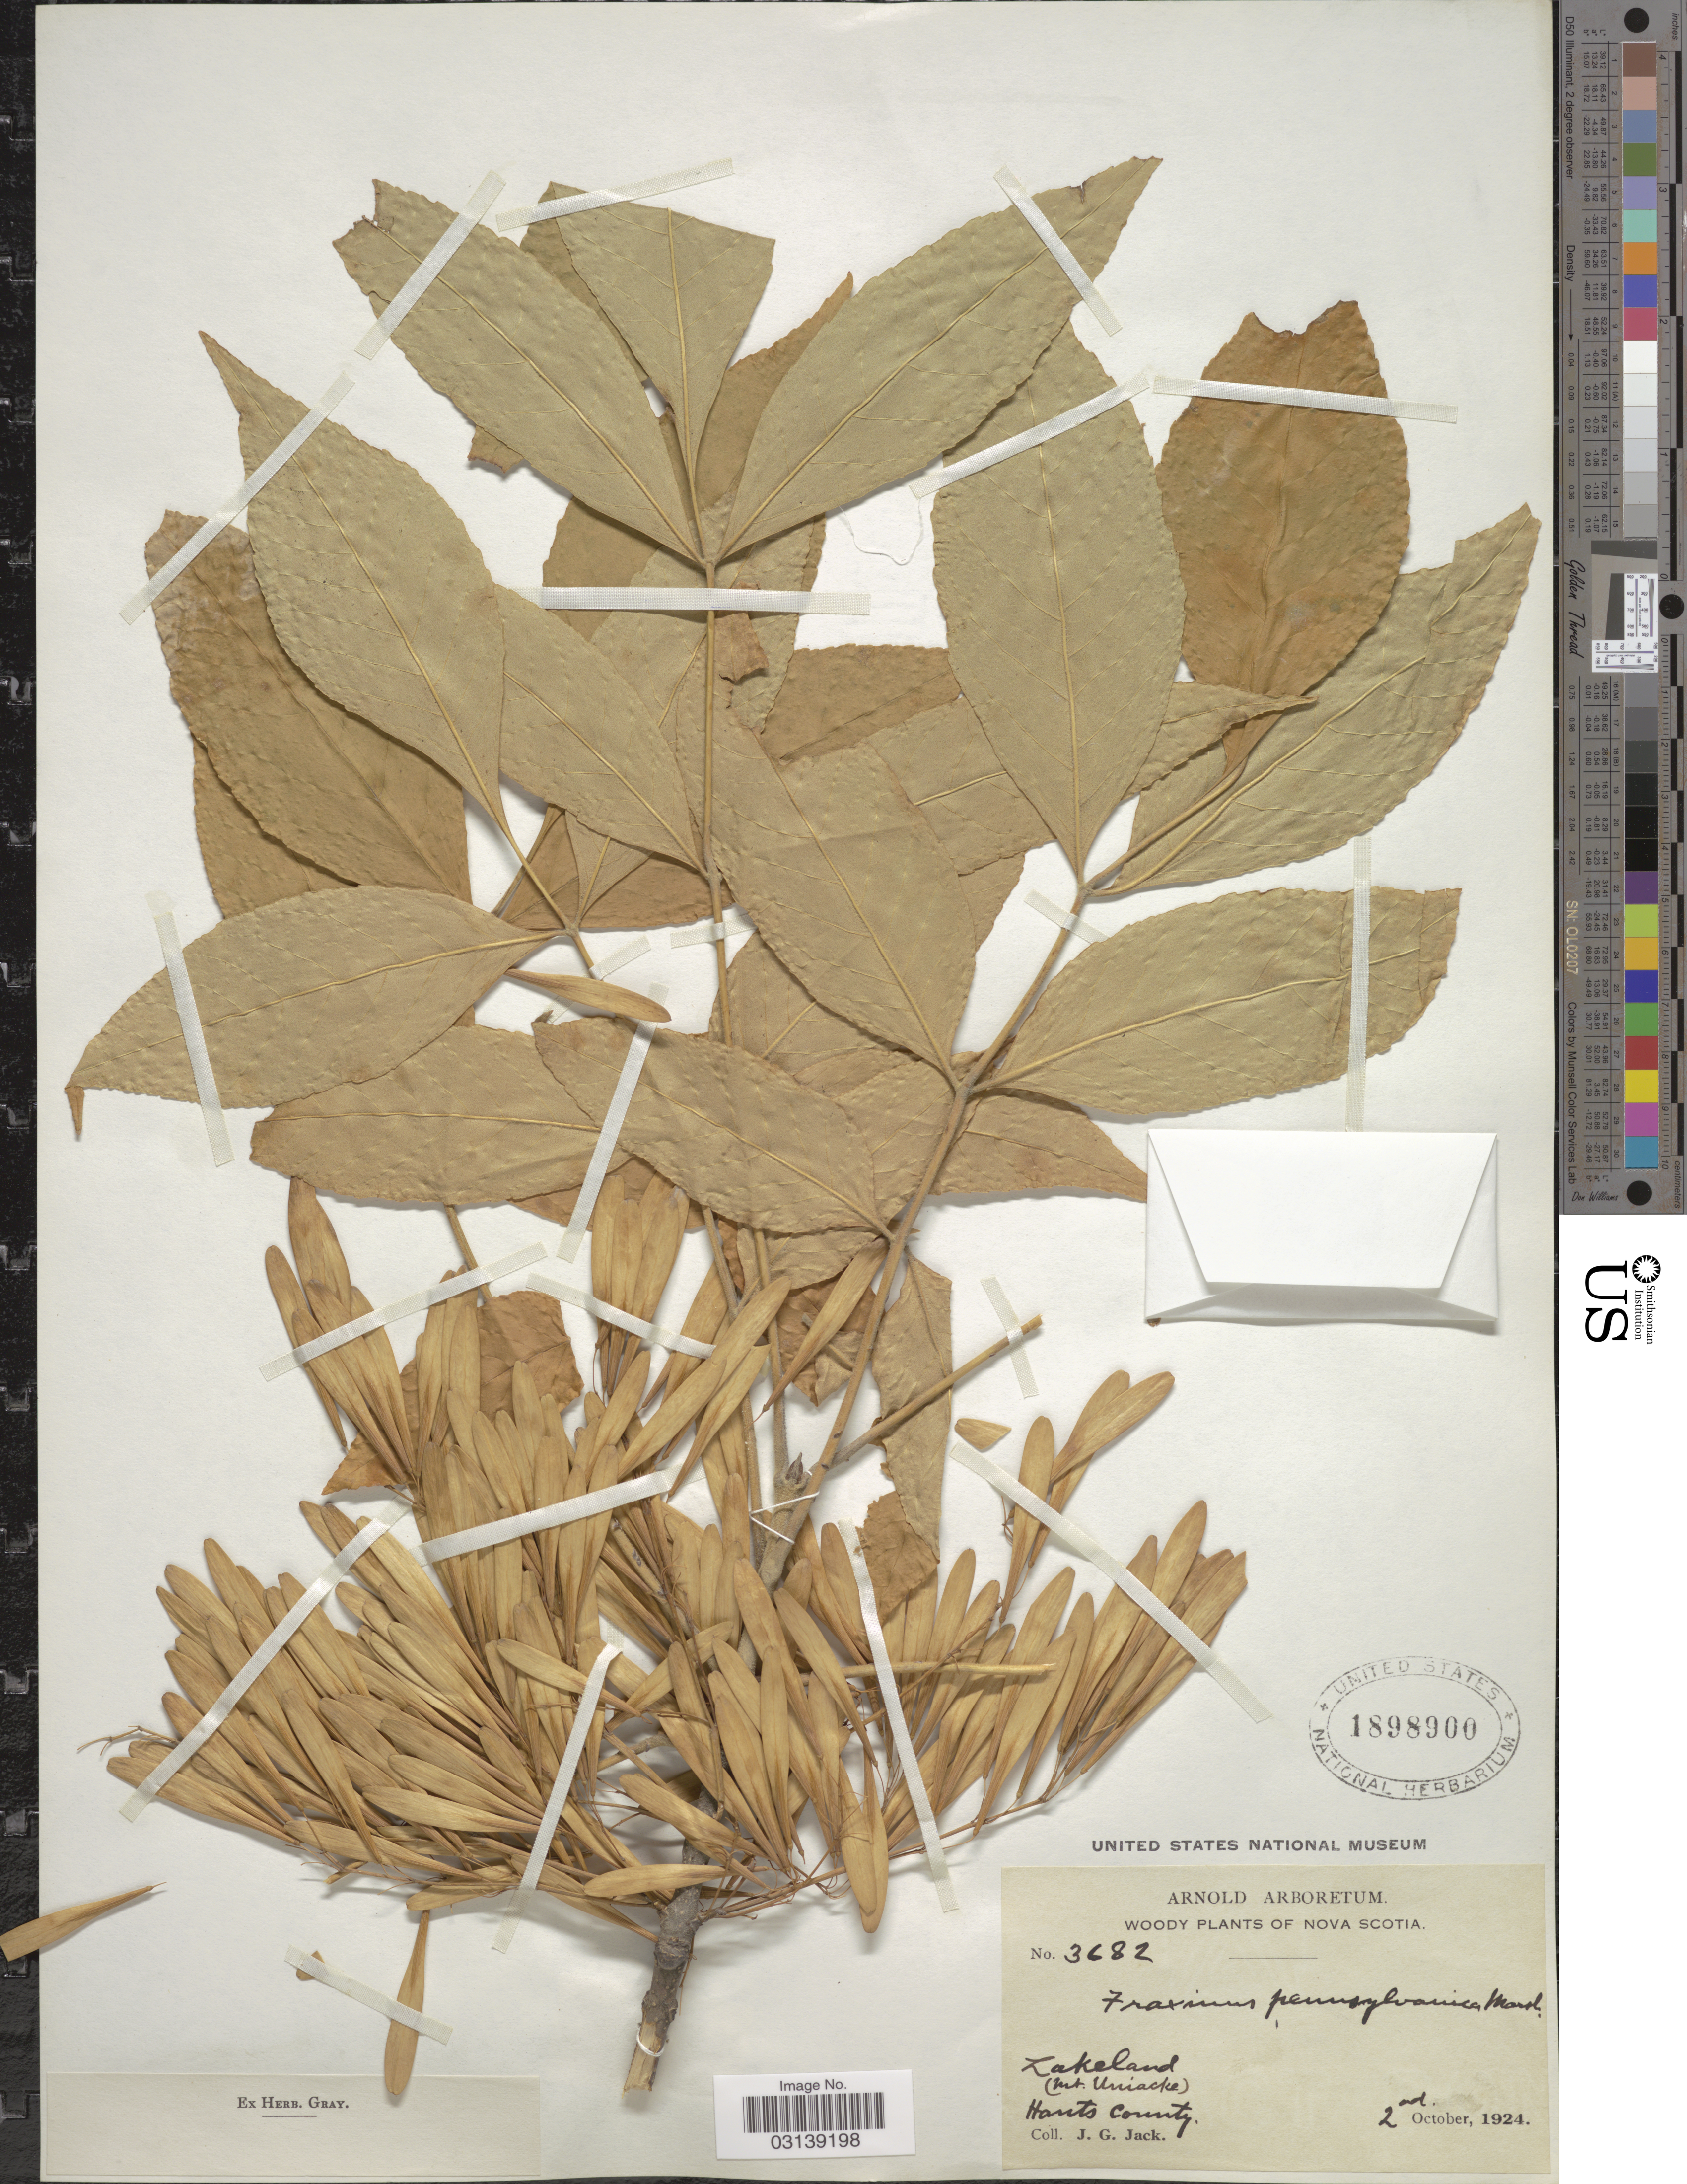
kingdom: Plantae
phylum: Tracheophyta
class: Magnoliopsida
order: Lamiales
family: Oleaceae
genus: Fraxinus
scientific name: Fraxinus pennsylvanica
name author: Marshall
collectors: J. G. Jack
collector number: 3682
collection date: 1924-10-02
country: Canada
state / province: Nova Scotia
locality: Lakeland (Mt. Uniacke), Hants County.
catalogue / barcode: US 1898900